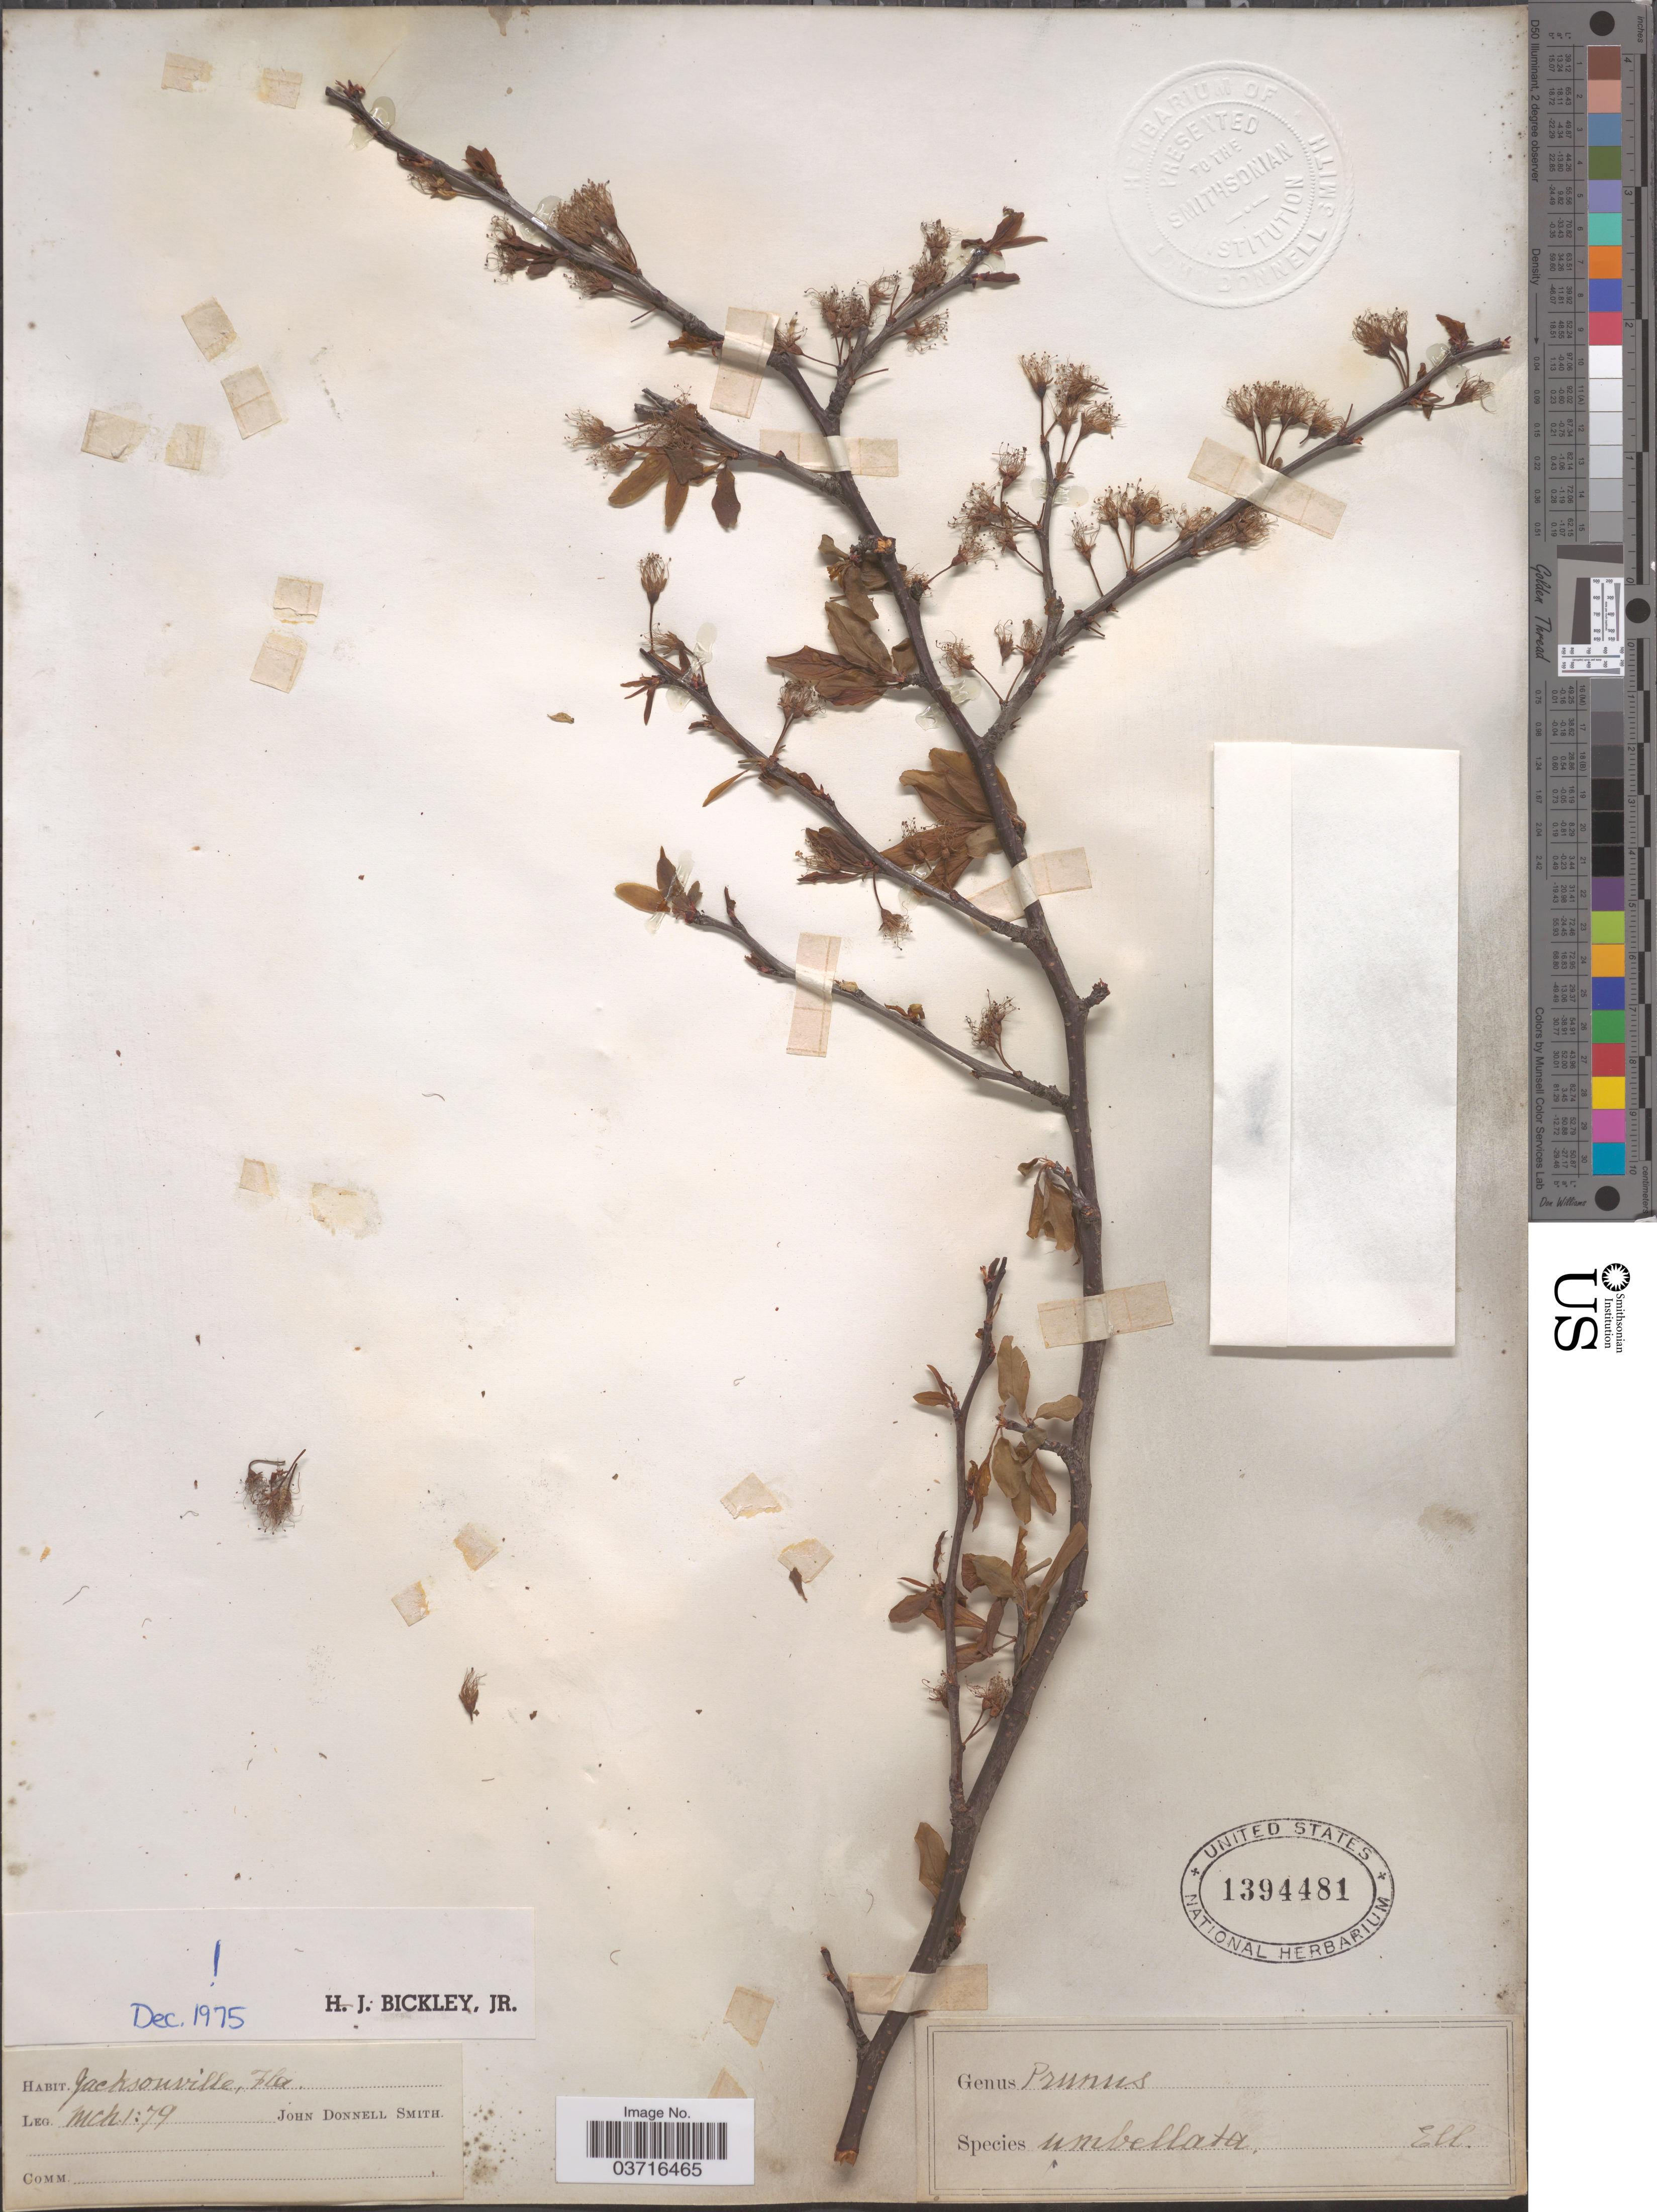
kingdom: Plantae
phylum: Tracheophyta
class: Magnoliopsida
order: Rosales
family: Rosaceae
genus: Prunus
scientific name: Prunus umbellata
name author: Elliott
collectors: J. Donnell Smith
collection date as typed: Transcribed d/m/y: 1/3/79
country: United States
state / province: Florida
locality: Jacksonville.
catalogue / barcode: US 1394481